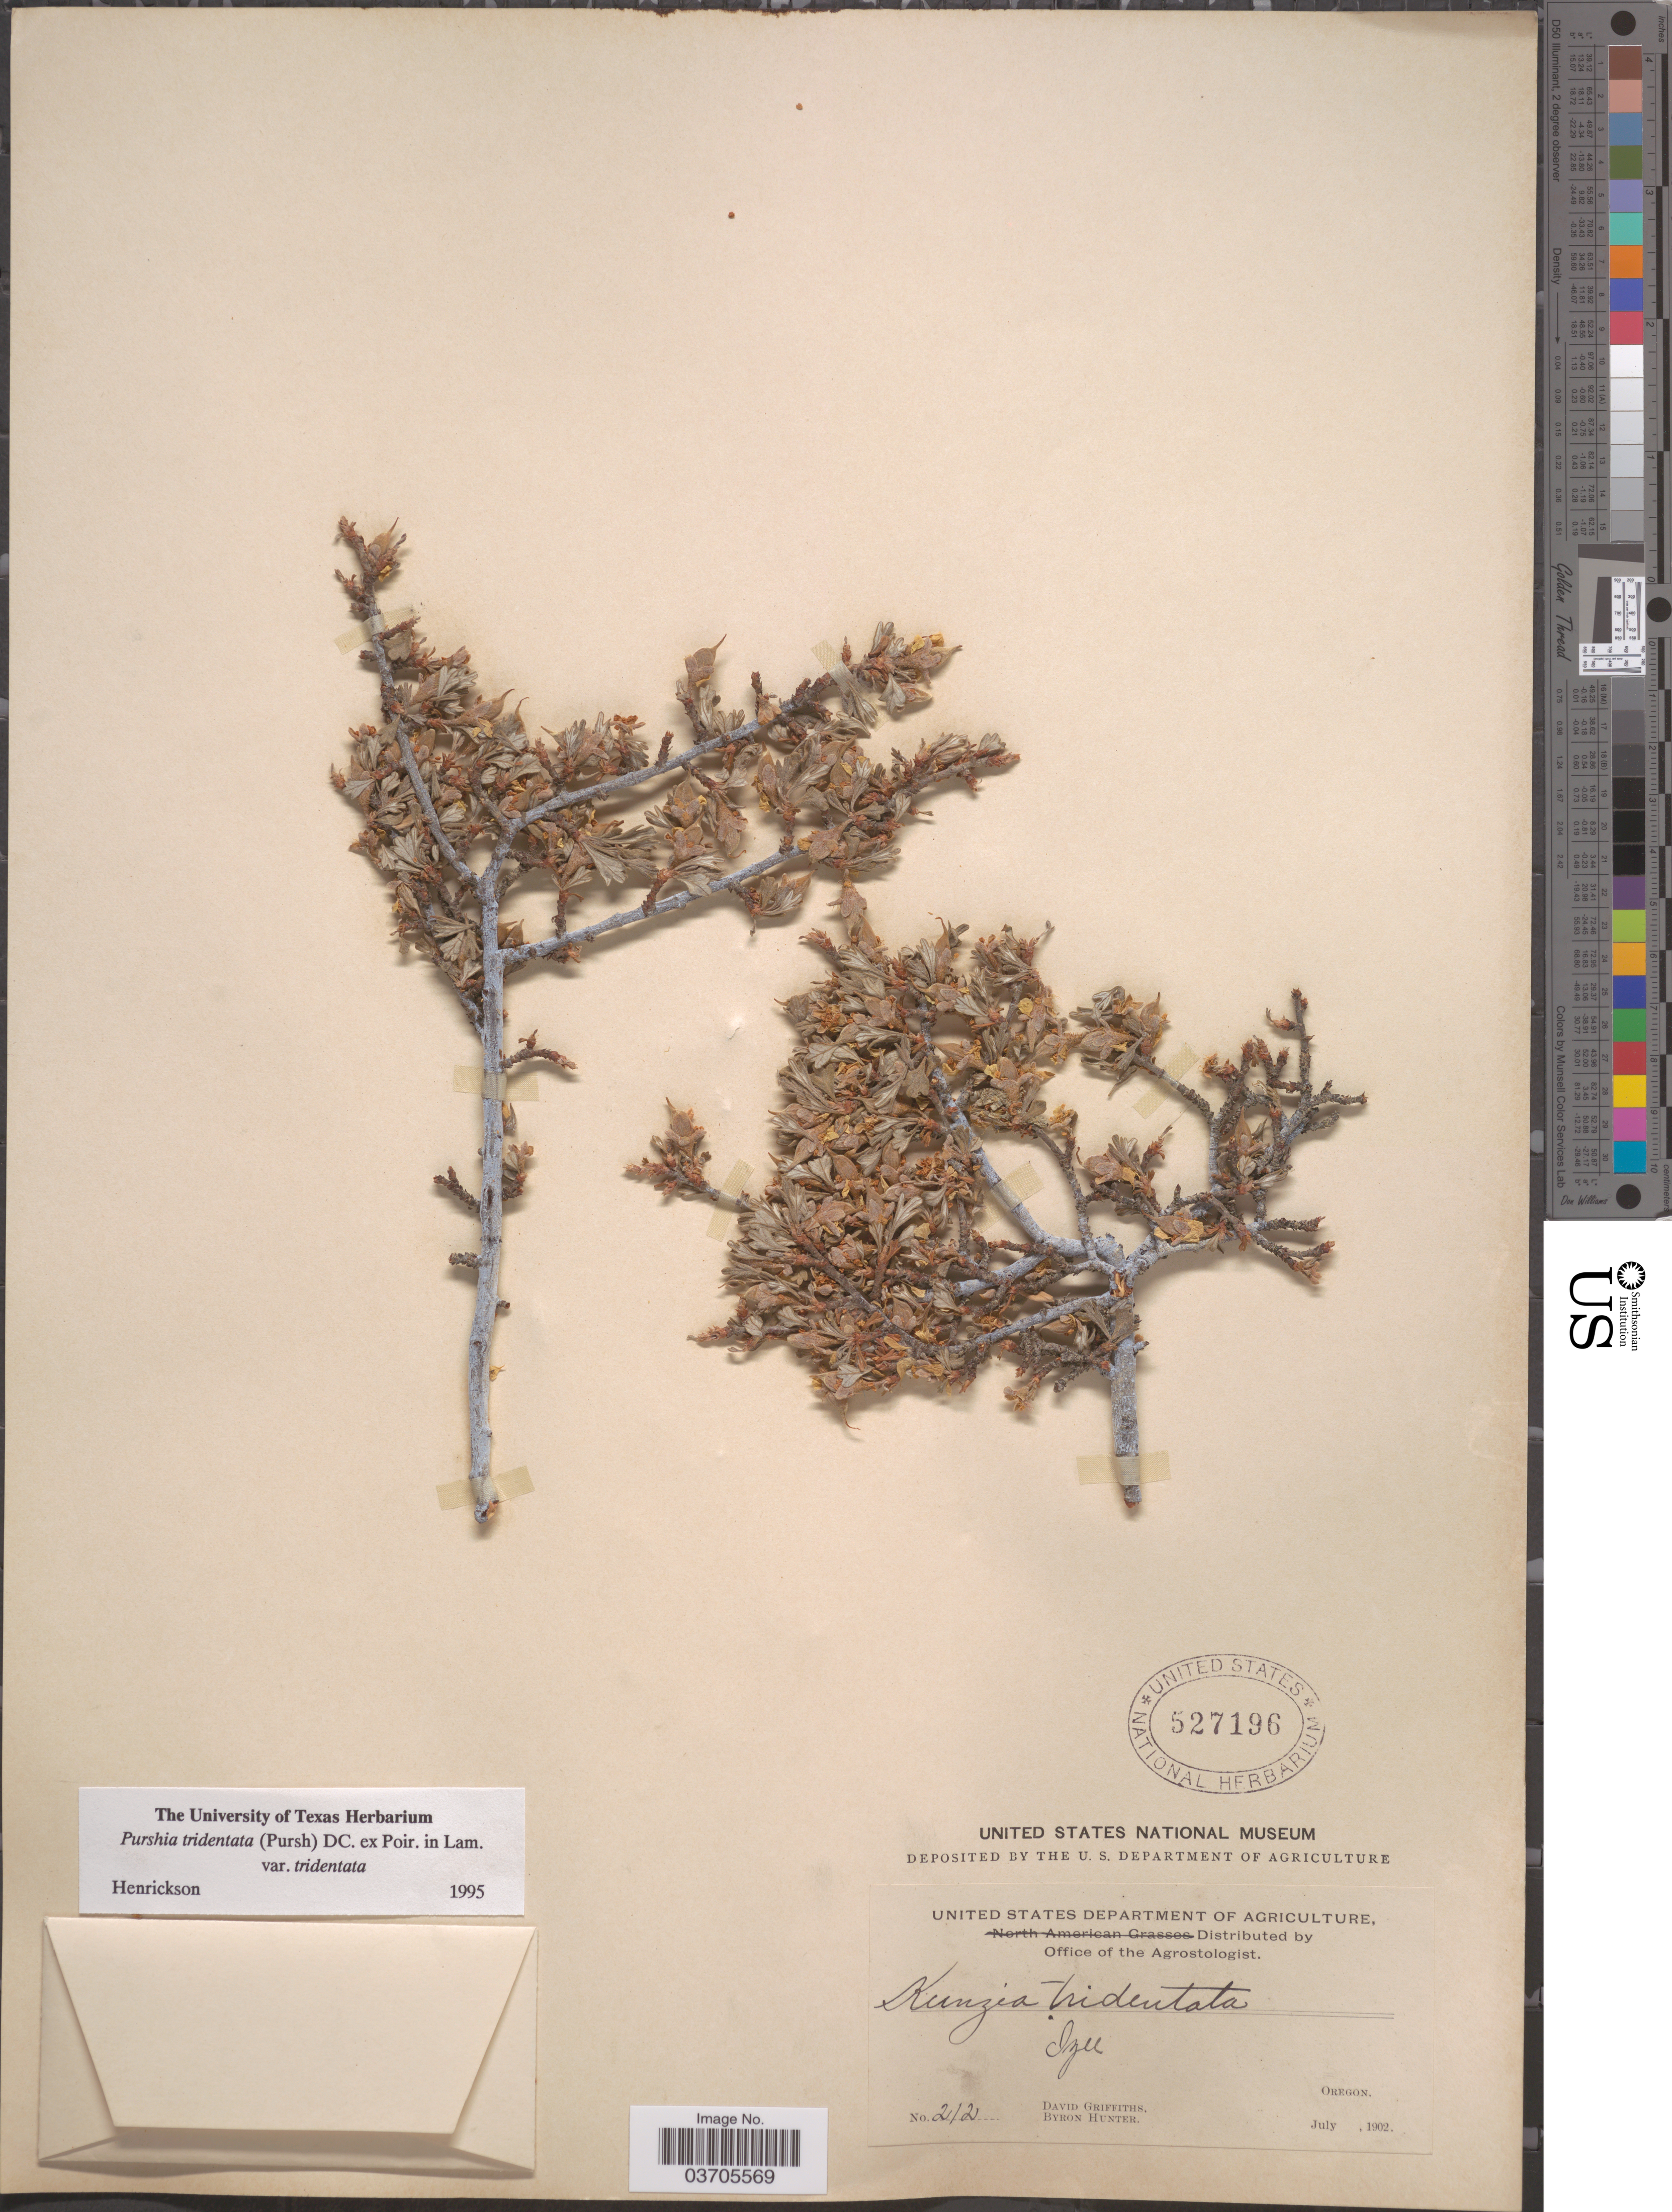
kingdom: Plantae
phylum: Tracheophyta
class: Magnoliopsida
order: Rosales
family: Rosaceae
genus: Purshia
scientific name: Purshia tridentata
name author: (Pursh) DC.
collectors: D. Griffiths & B. Hunter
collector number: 212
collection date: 1902-07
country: United States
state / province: Oregon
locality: Izee, Oregon.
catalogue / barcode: US 527196